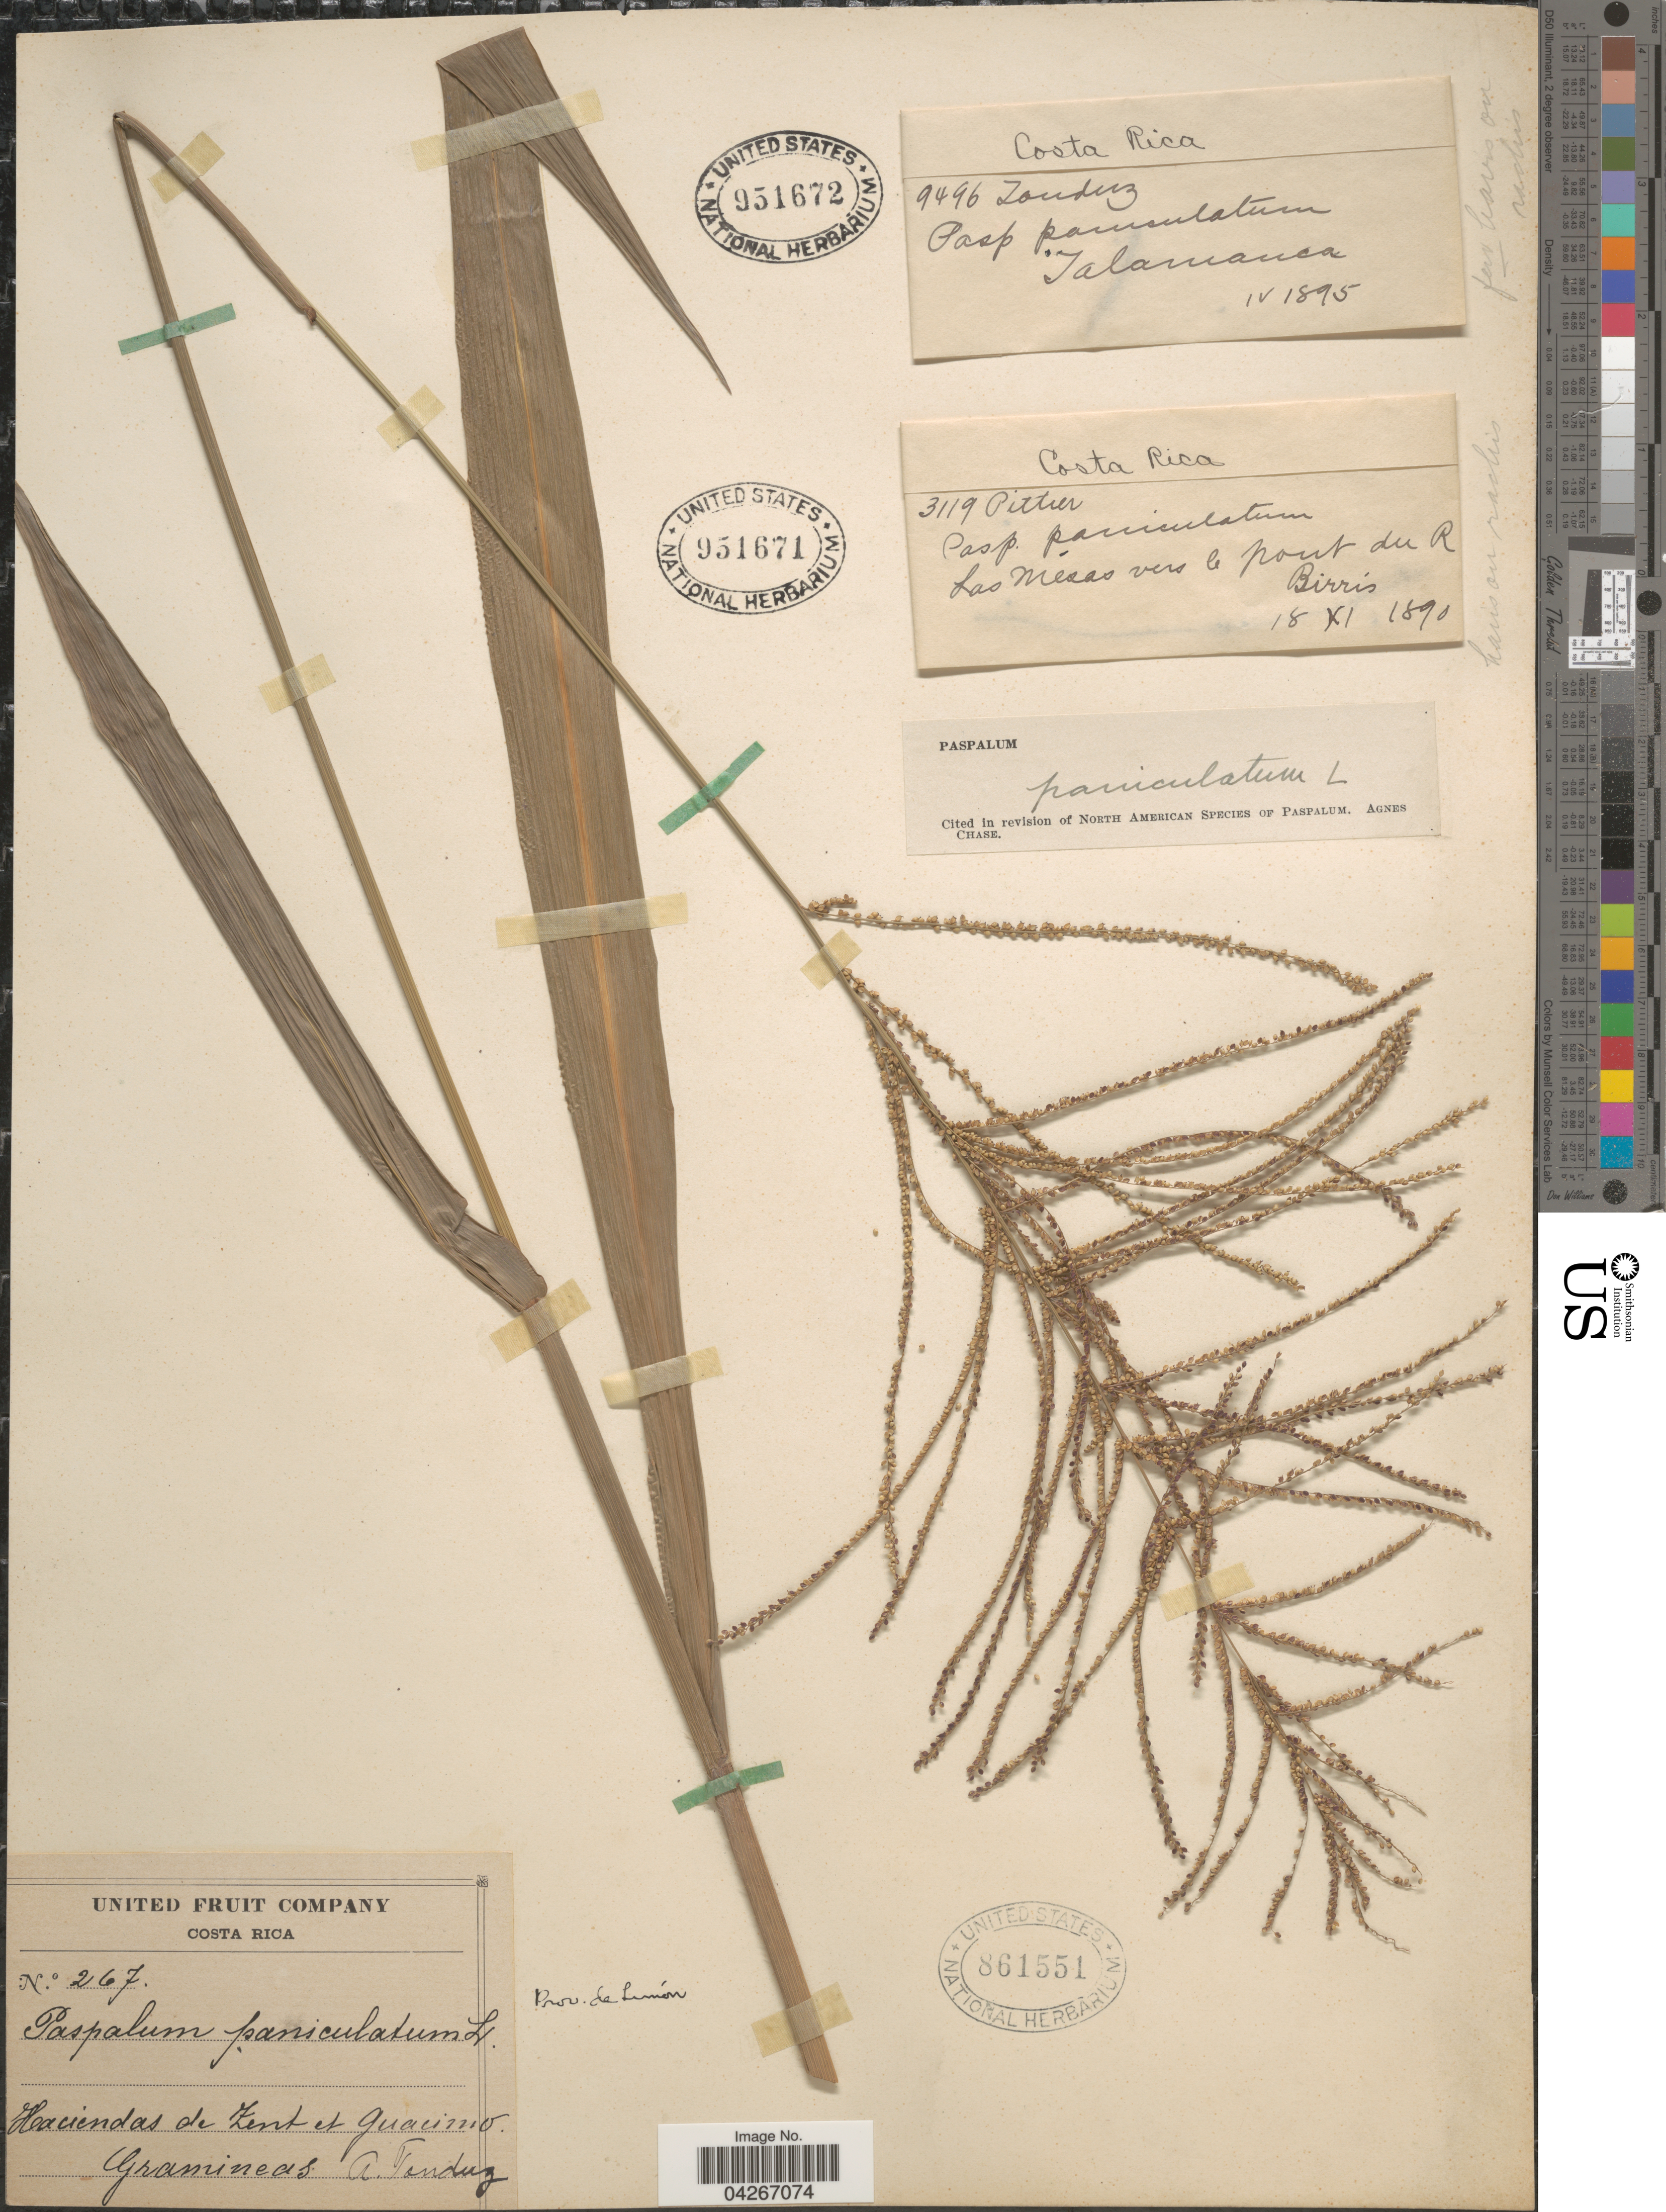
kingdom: Plantae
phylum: Tracheophyta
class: Liliopsida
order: Poales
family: Poaceae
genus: Paspalum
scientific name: Paspalum paniculatum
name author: L.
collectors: Tonduz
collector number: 3119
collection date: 1890-11-18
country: Costa Rica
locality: Las Mesas vers le Pont du R Birrís.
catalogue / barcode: US 951671-2